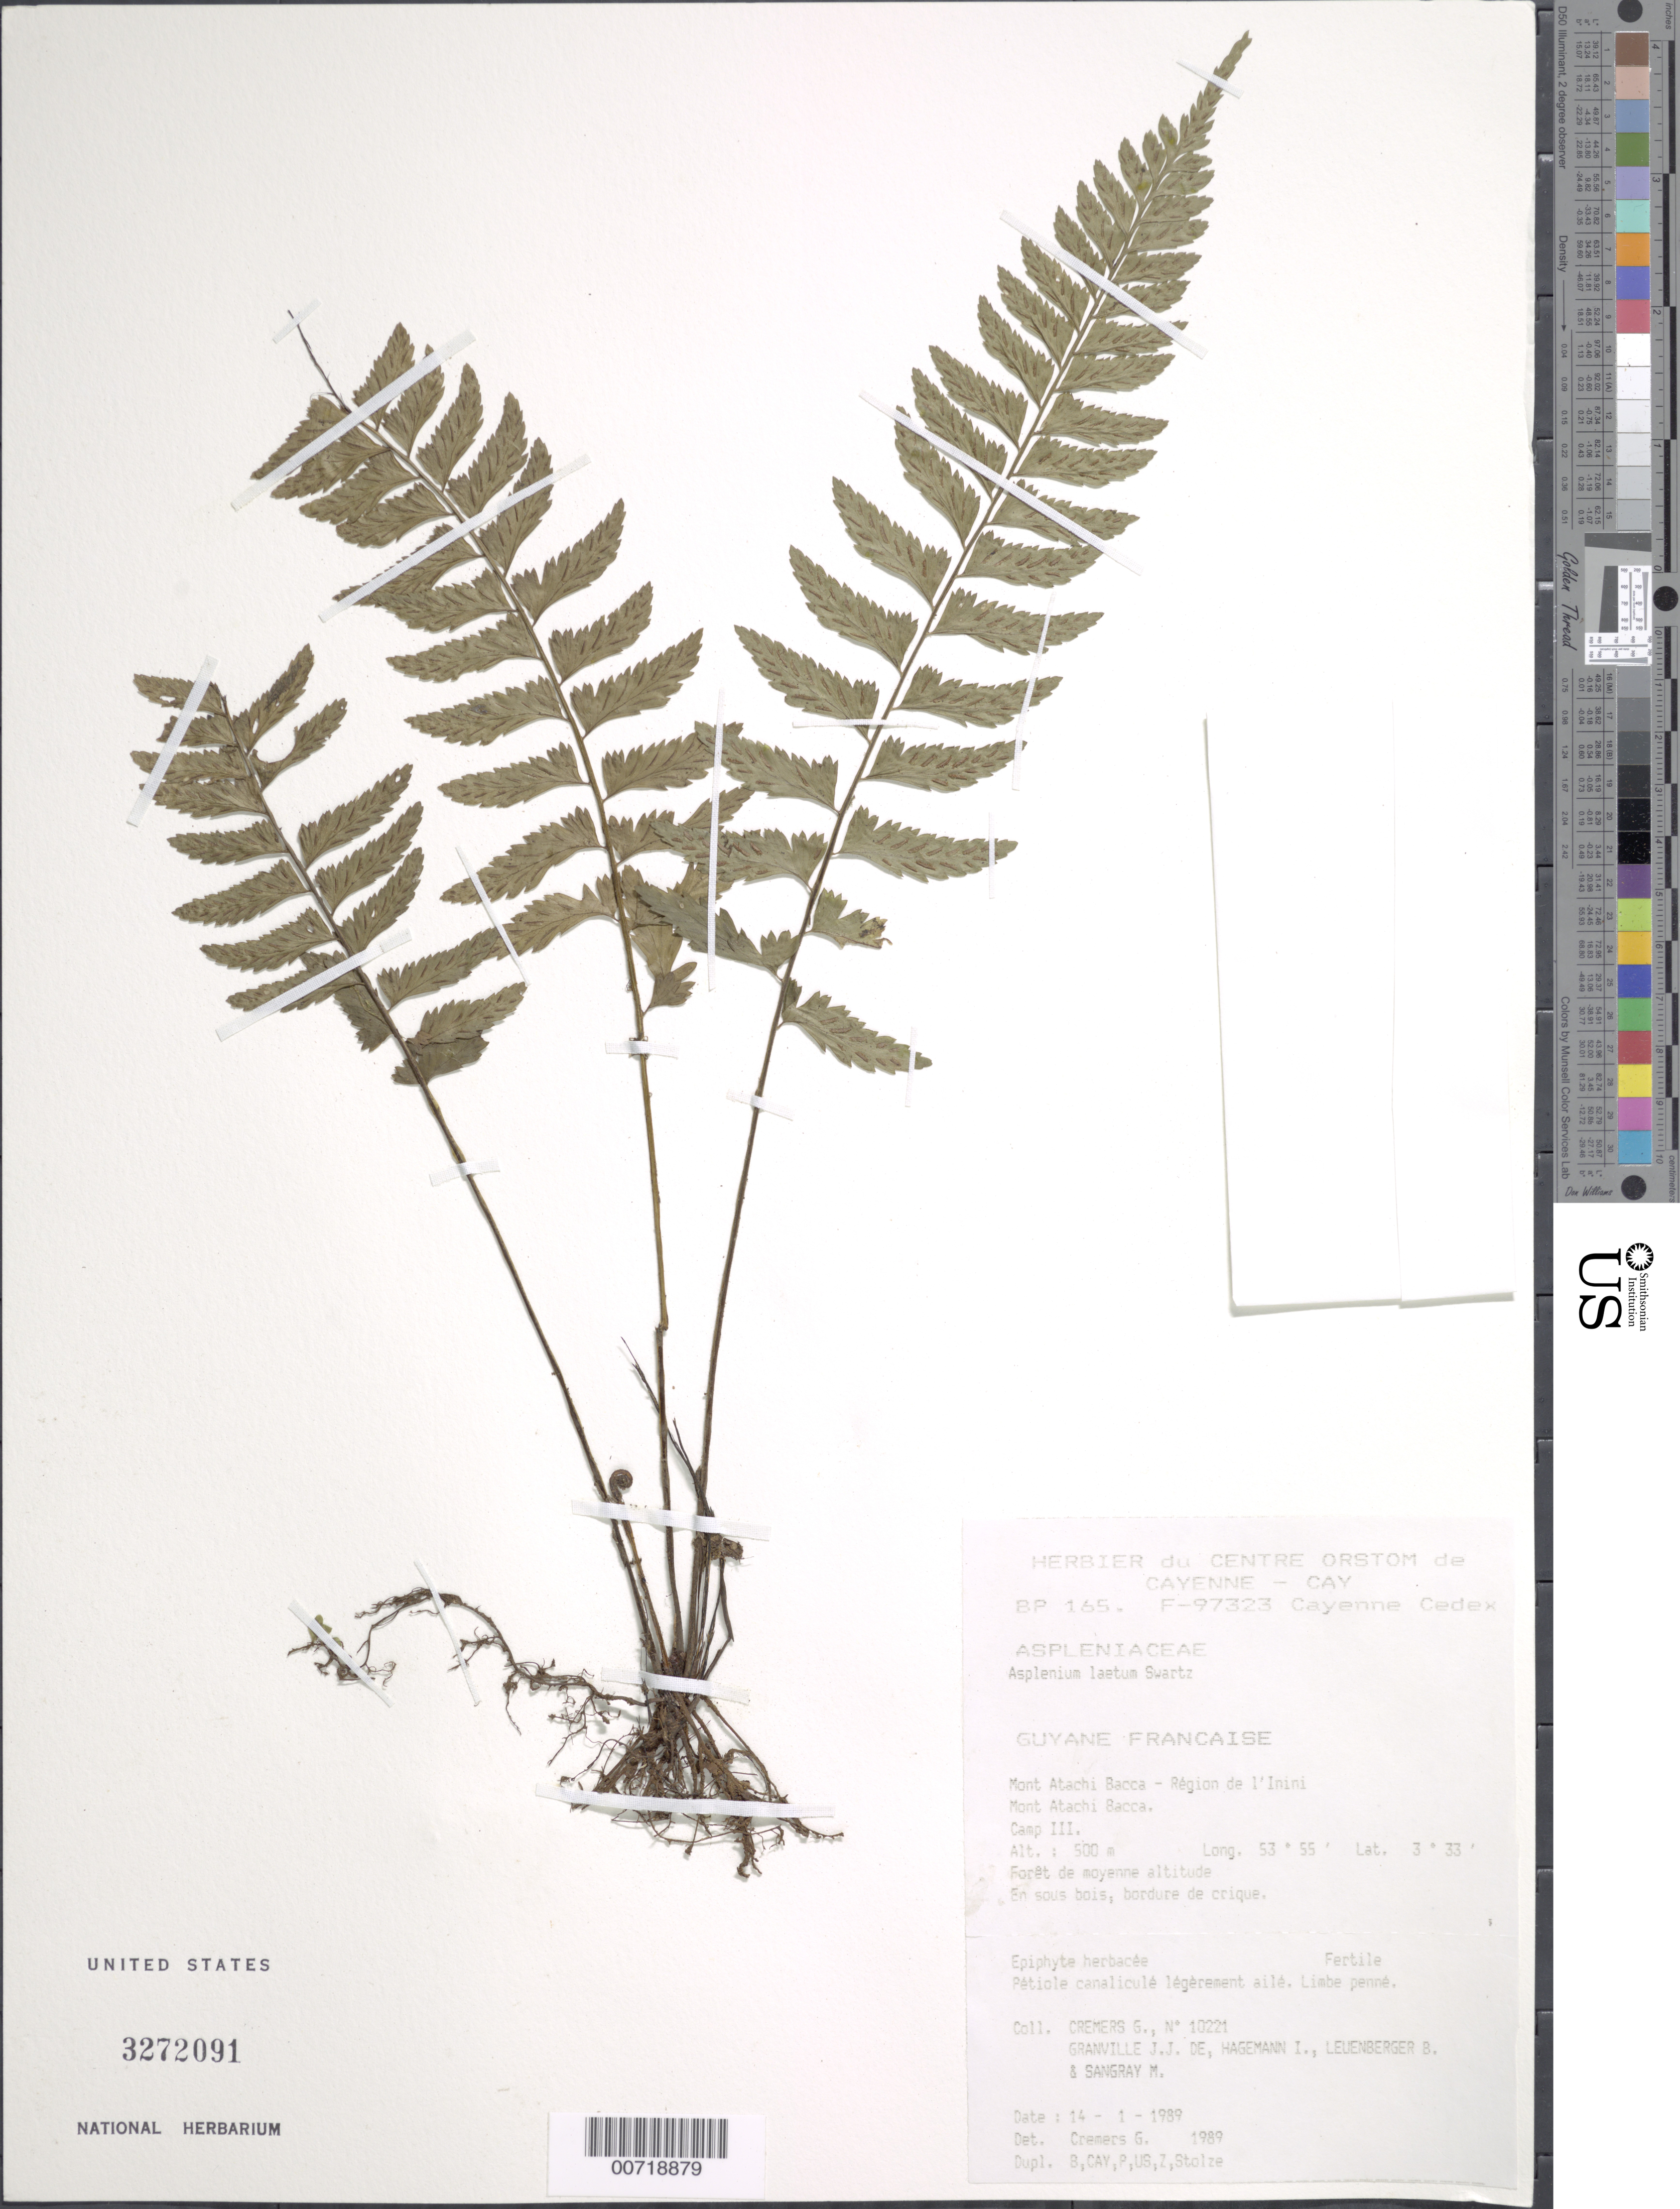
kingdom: Plantae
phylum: Tracheophyta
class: Polypodiopsida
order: Polypodiales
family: Aspleniaceae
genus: Asplenium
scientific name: Asplenium laetum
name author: Sw.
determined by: Cremers, Georges A.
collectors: G. Cremers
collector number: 10221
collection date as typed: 14-Jan-89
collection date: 1989-01-14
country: French Guiana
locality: Mont Atachi Bacca, région de l'Inini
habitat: Forest, under trees along creek; middle altitude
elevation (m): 500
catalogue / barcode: US 3272091